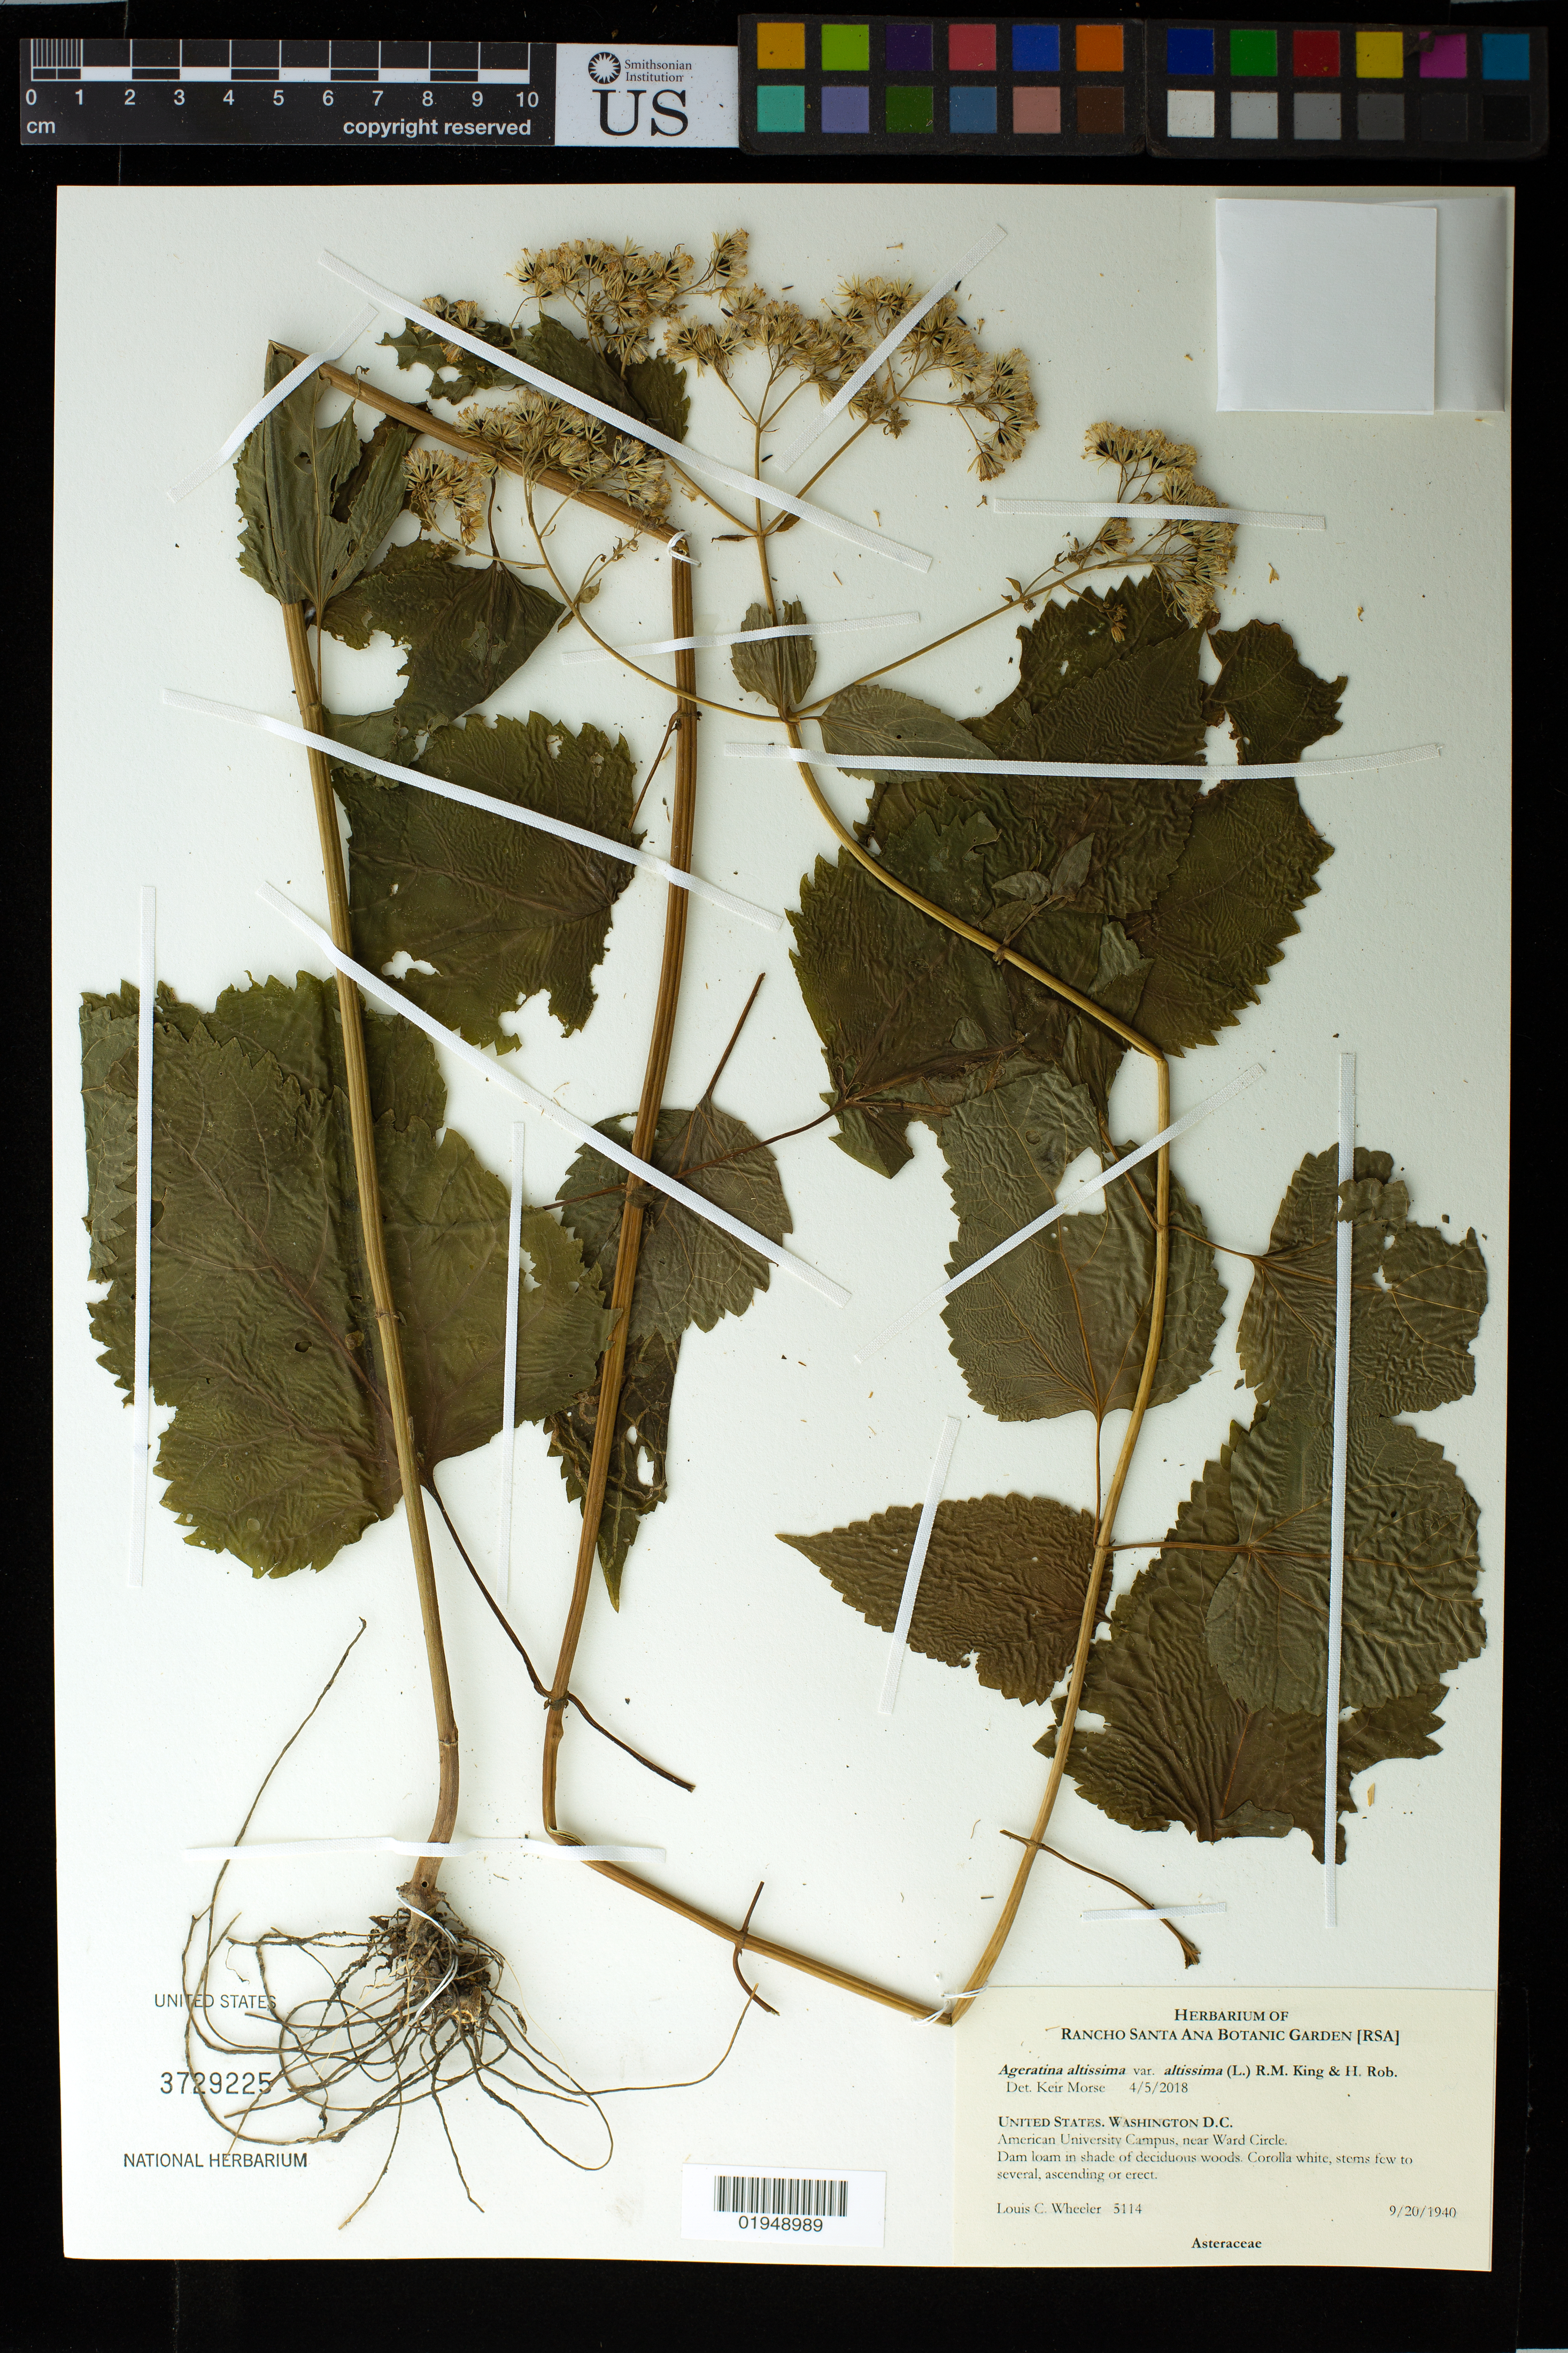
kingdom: Plantae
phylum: Tracheophyta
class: Magnoliopsida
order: Asterales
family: Asteraceae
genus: Ageratina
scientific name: Ageratina altissima var. altissima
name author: (L.) R.M. King & H. Rob.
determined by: Morse, K.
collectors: L. C. Wheeler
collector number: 5114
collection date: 1940-09-20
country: United States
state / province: District of Columbia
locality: American University campus, near Ward Circle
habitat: loam in shade of deciduous woods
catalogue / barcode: US 3729225